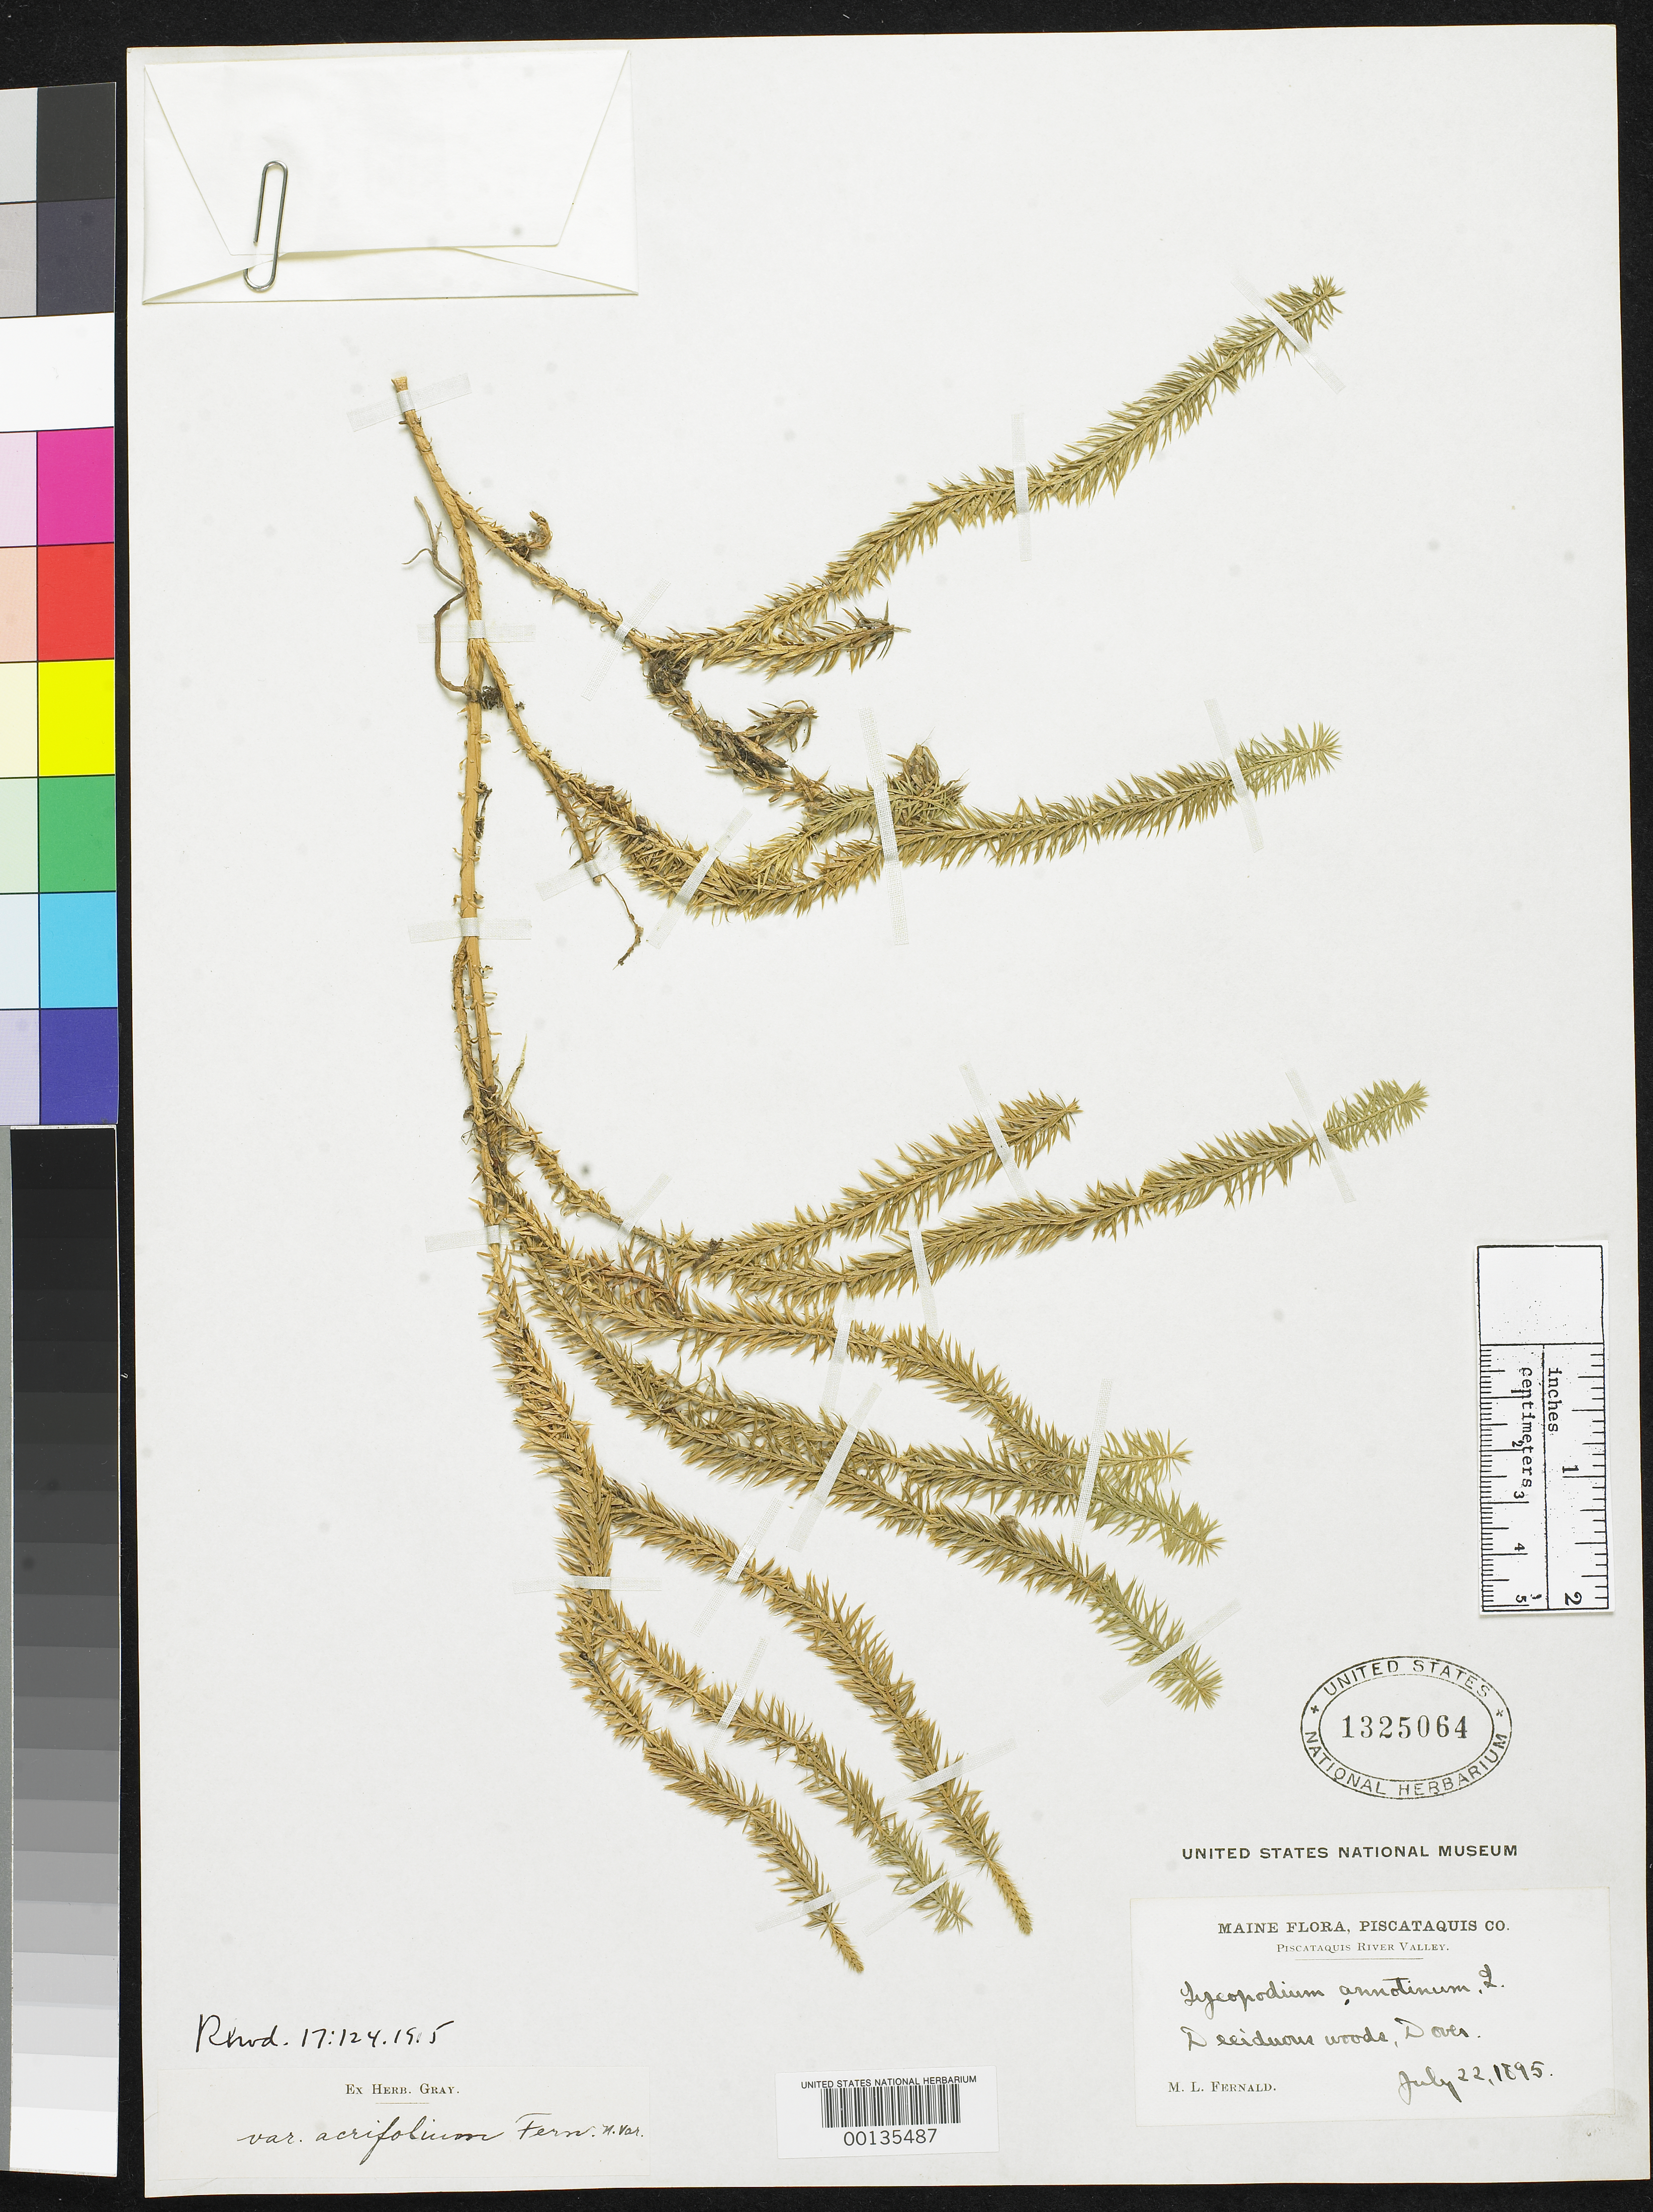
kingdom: Plantae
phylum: Tracheophyta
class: Lycopodiopsida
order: Lycopodiales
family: Lycopodiaceae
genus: Lycopodium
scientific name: Lycopodium annotinum var. acrifolium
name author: Fernald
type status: Type Collection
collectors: M. L. Fernald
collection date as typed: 22 Jul 1895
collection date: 1895-07-22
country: United States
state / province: Maine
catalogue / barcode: US 1325064